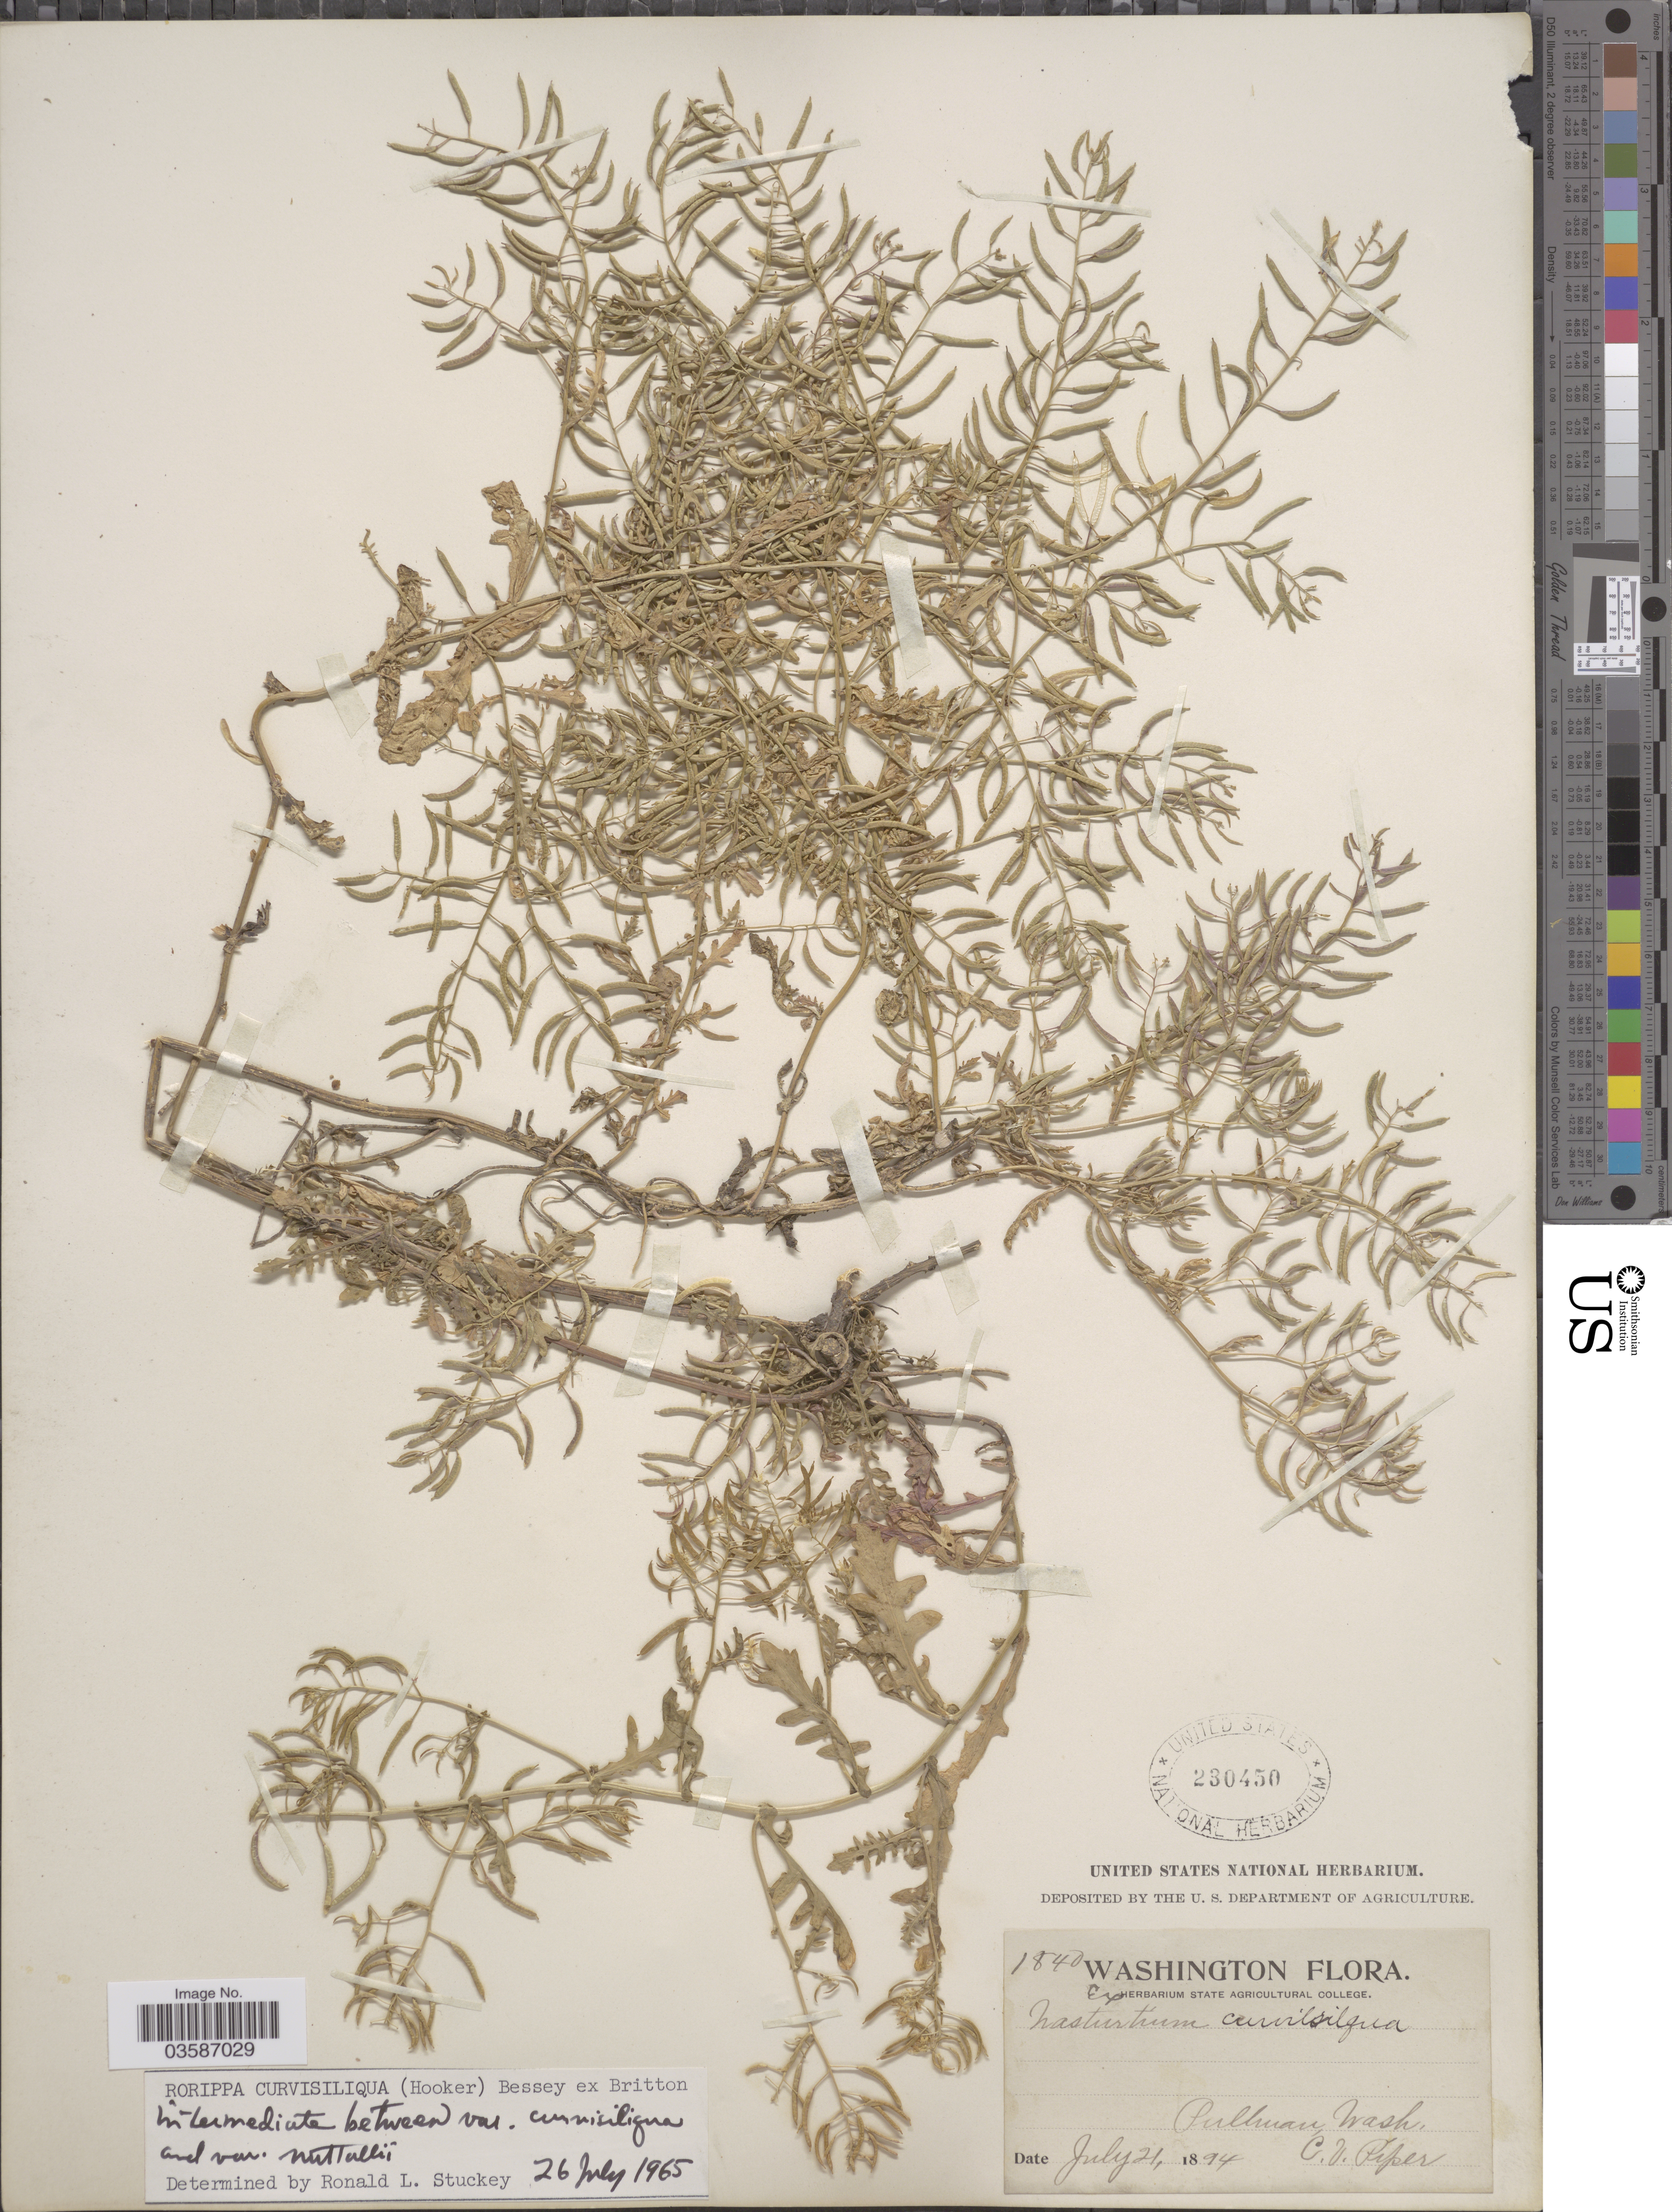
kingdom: Plantae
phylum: Tracheophyta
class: Magnoliopsida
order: Brassicales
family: Brassicaceae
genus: Rorippa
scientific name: Rorippa curvisiliqua var. curvisiliqua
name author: (Hook.) Bessey ex Britton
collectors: C. V. Piper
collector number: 1840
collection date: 1894-07-21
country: United States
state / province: Washington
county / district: Whitman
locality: Pullman.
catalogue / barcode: US 230450